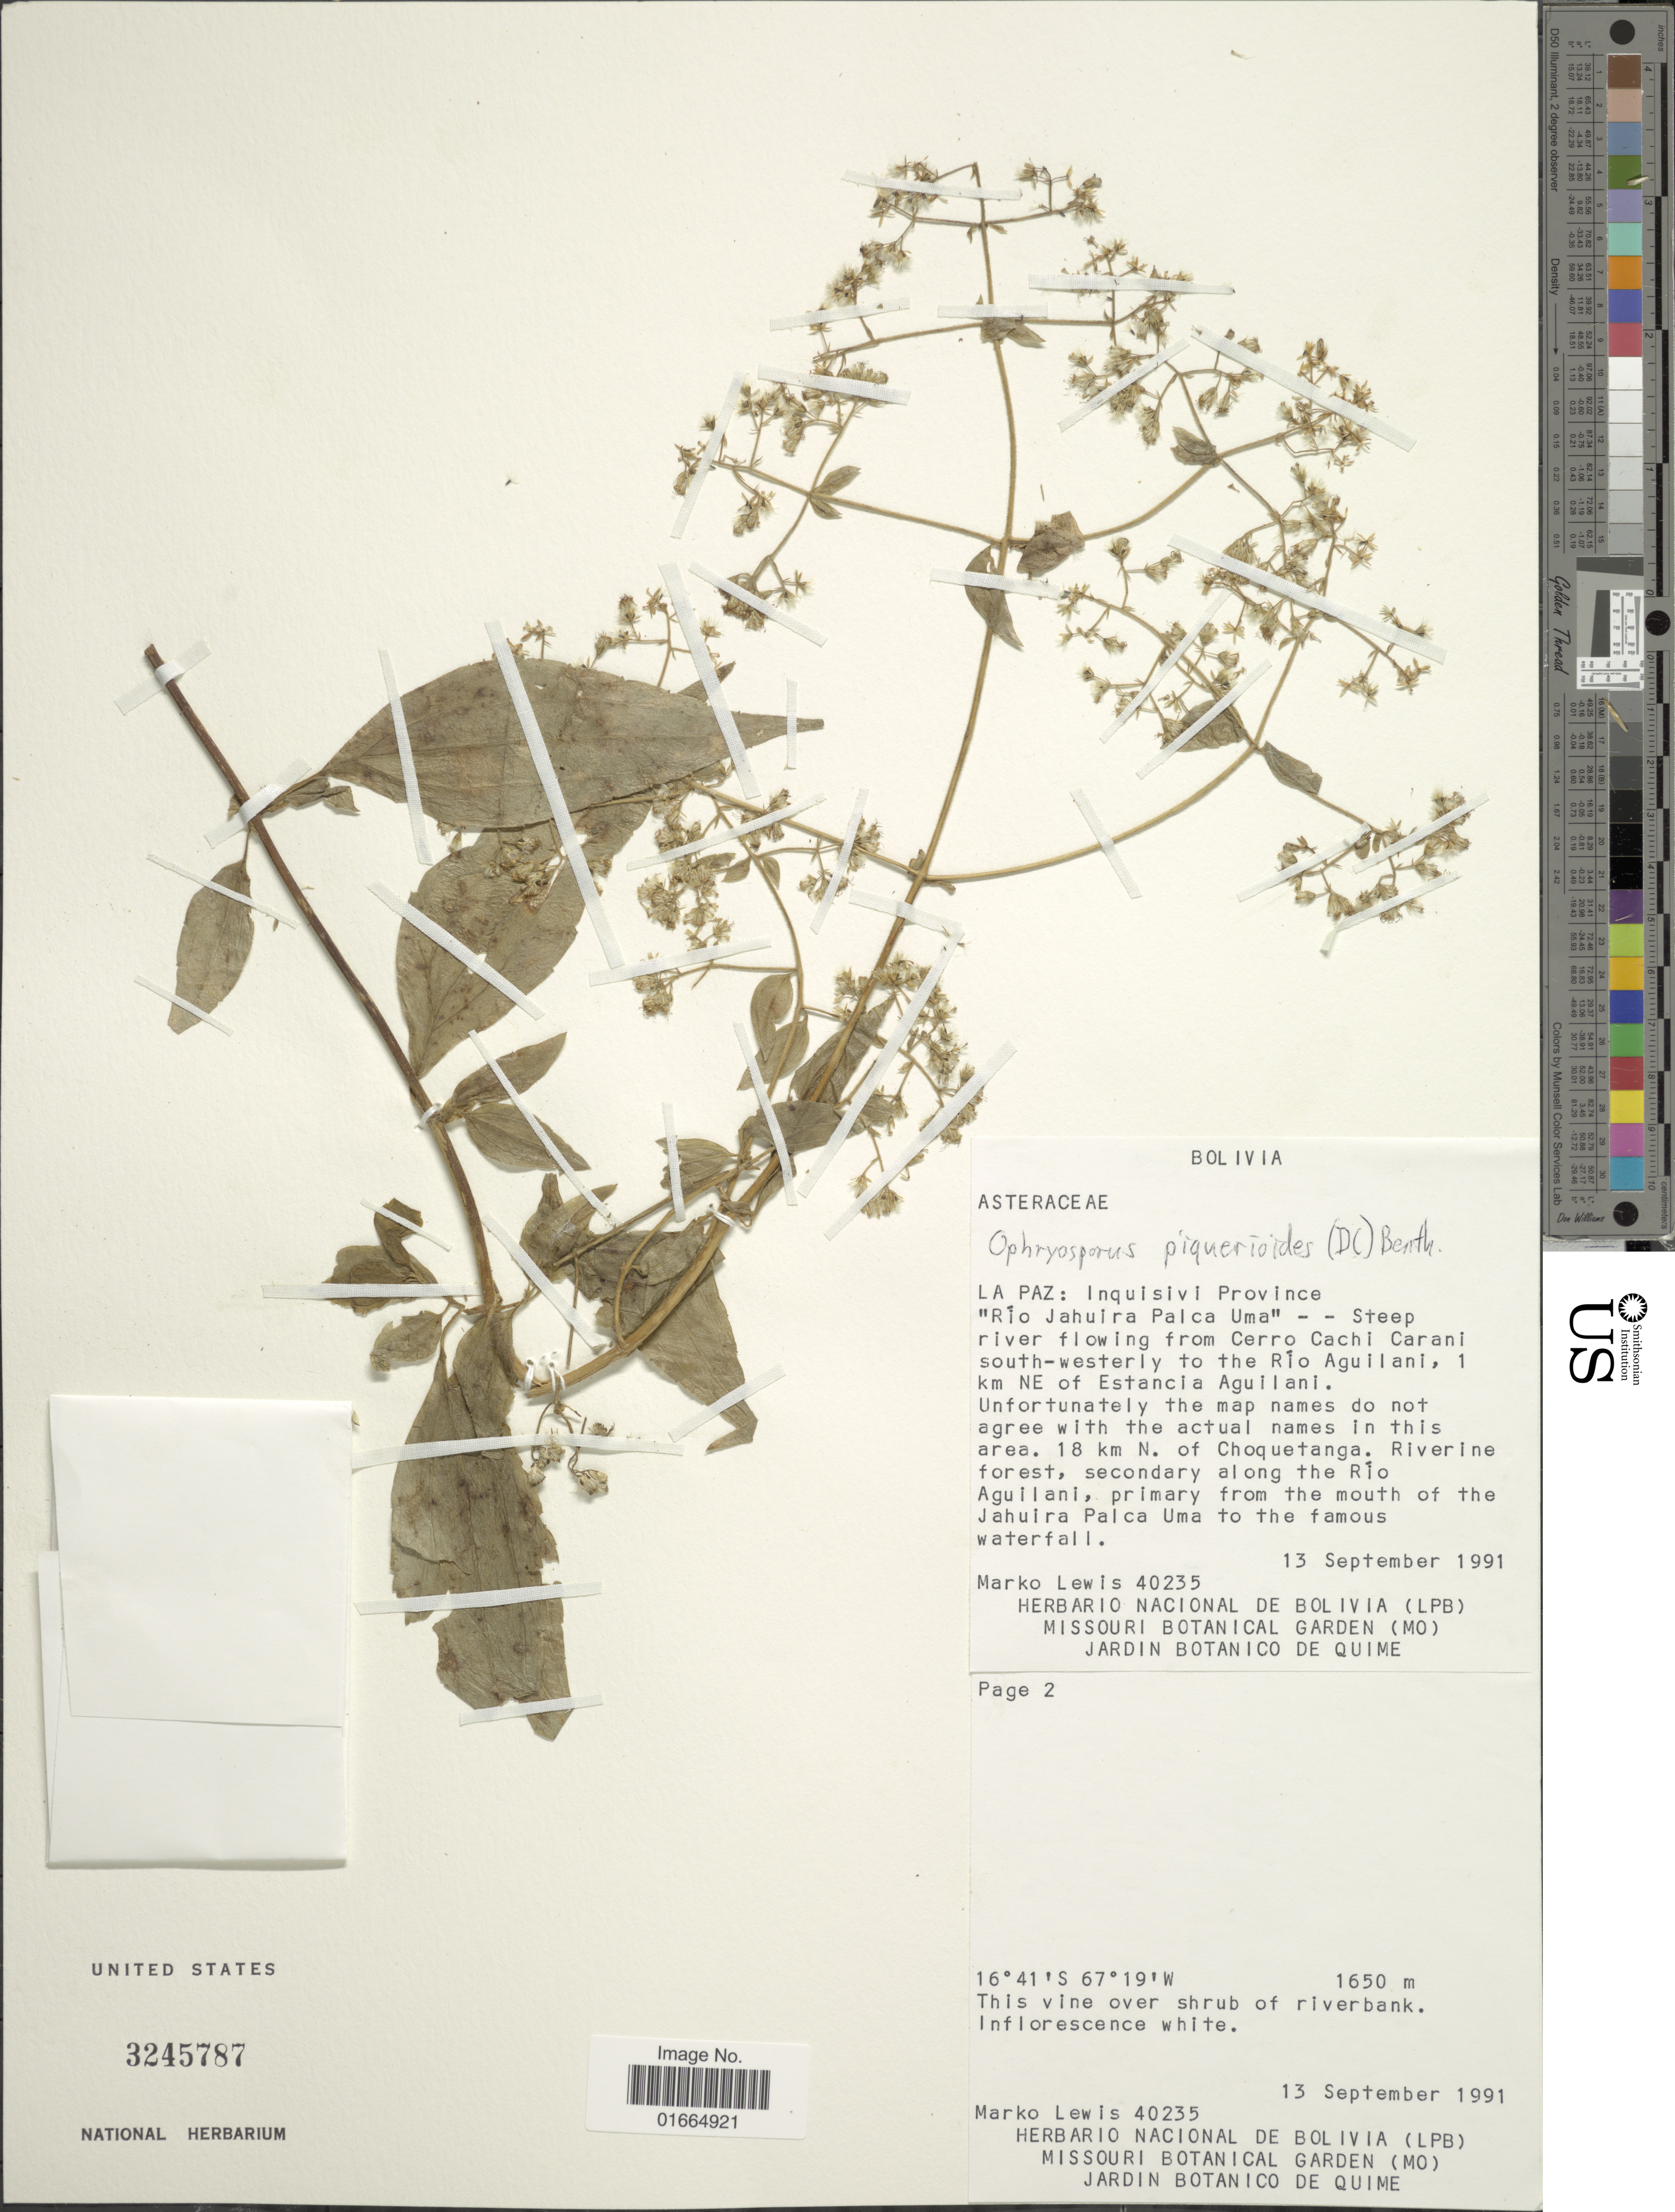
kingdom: Plantae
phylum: Tracheophyta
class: Magnoliopsida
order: Asterales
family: Asteraceae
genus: Ophryosporus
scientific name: Ophryosporus piquerioides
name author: (DC.) Benth. ex Baker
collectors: M. A. Lewis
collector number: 40235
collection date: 1991-09-13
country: Bolivia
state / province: La Paz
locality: La Paz: Inquisivi Province. "Rio Jahuira Palca Uma" - - Steep river flowing from Cerro Cachi Carani south-westerly to the Rio Aguilani, 1 km NE of Estancia Aguilani. Unfortunately the map ames do not agree with the actual names in this area. 18 km N. of Choquetanga. Riverine forest, secondary along the Rio Aguilani, primary from the mouth of the Jahuira Palca Uma to the famous waterfall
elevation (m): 1650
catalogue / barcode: US 3245787